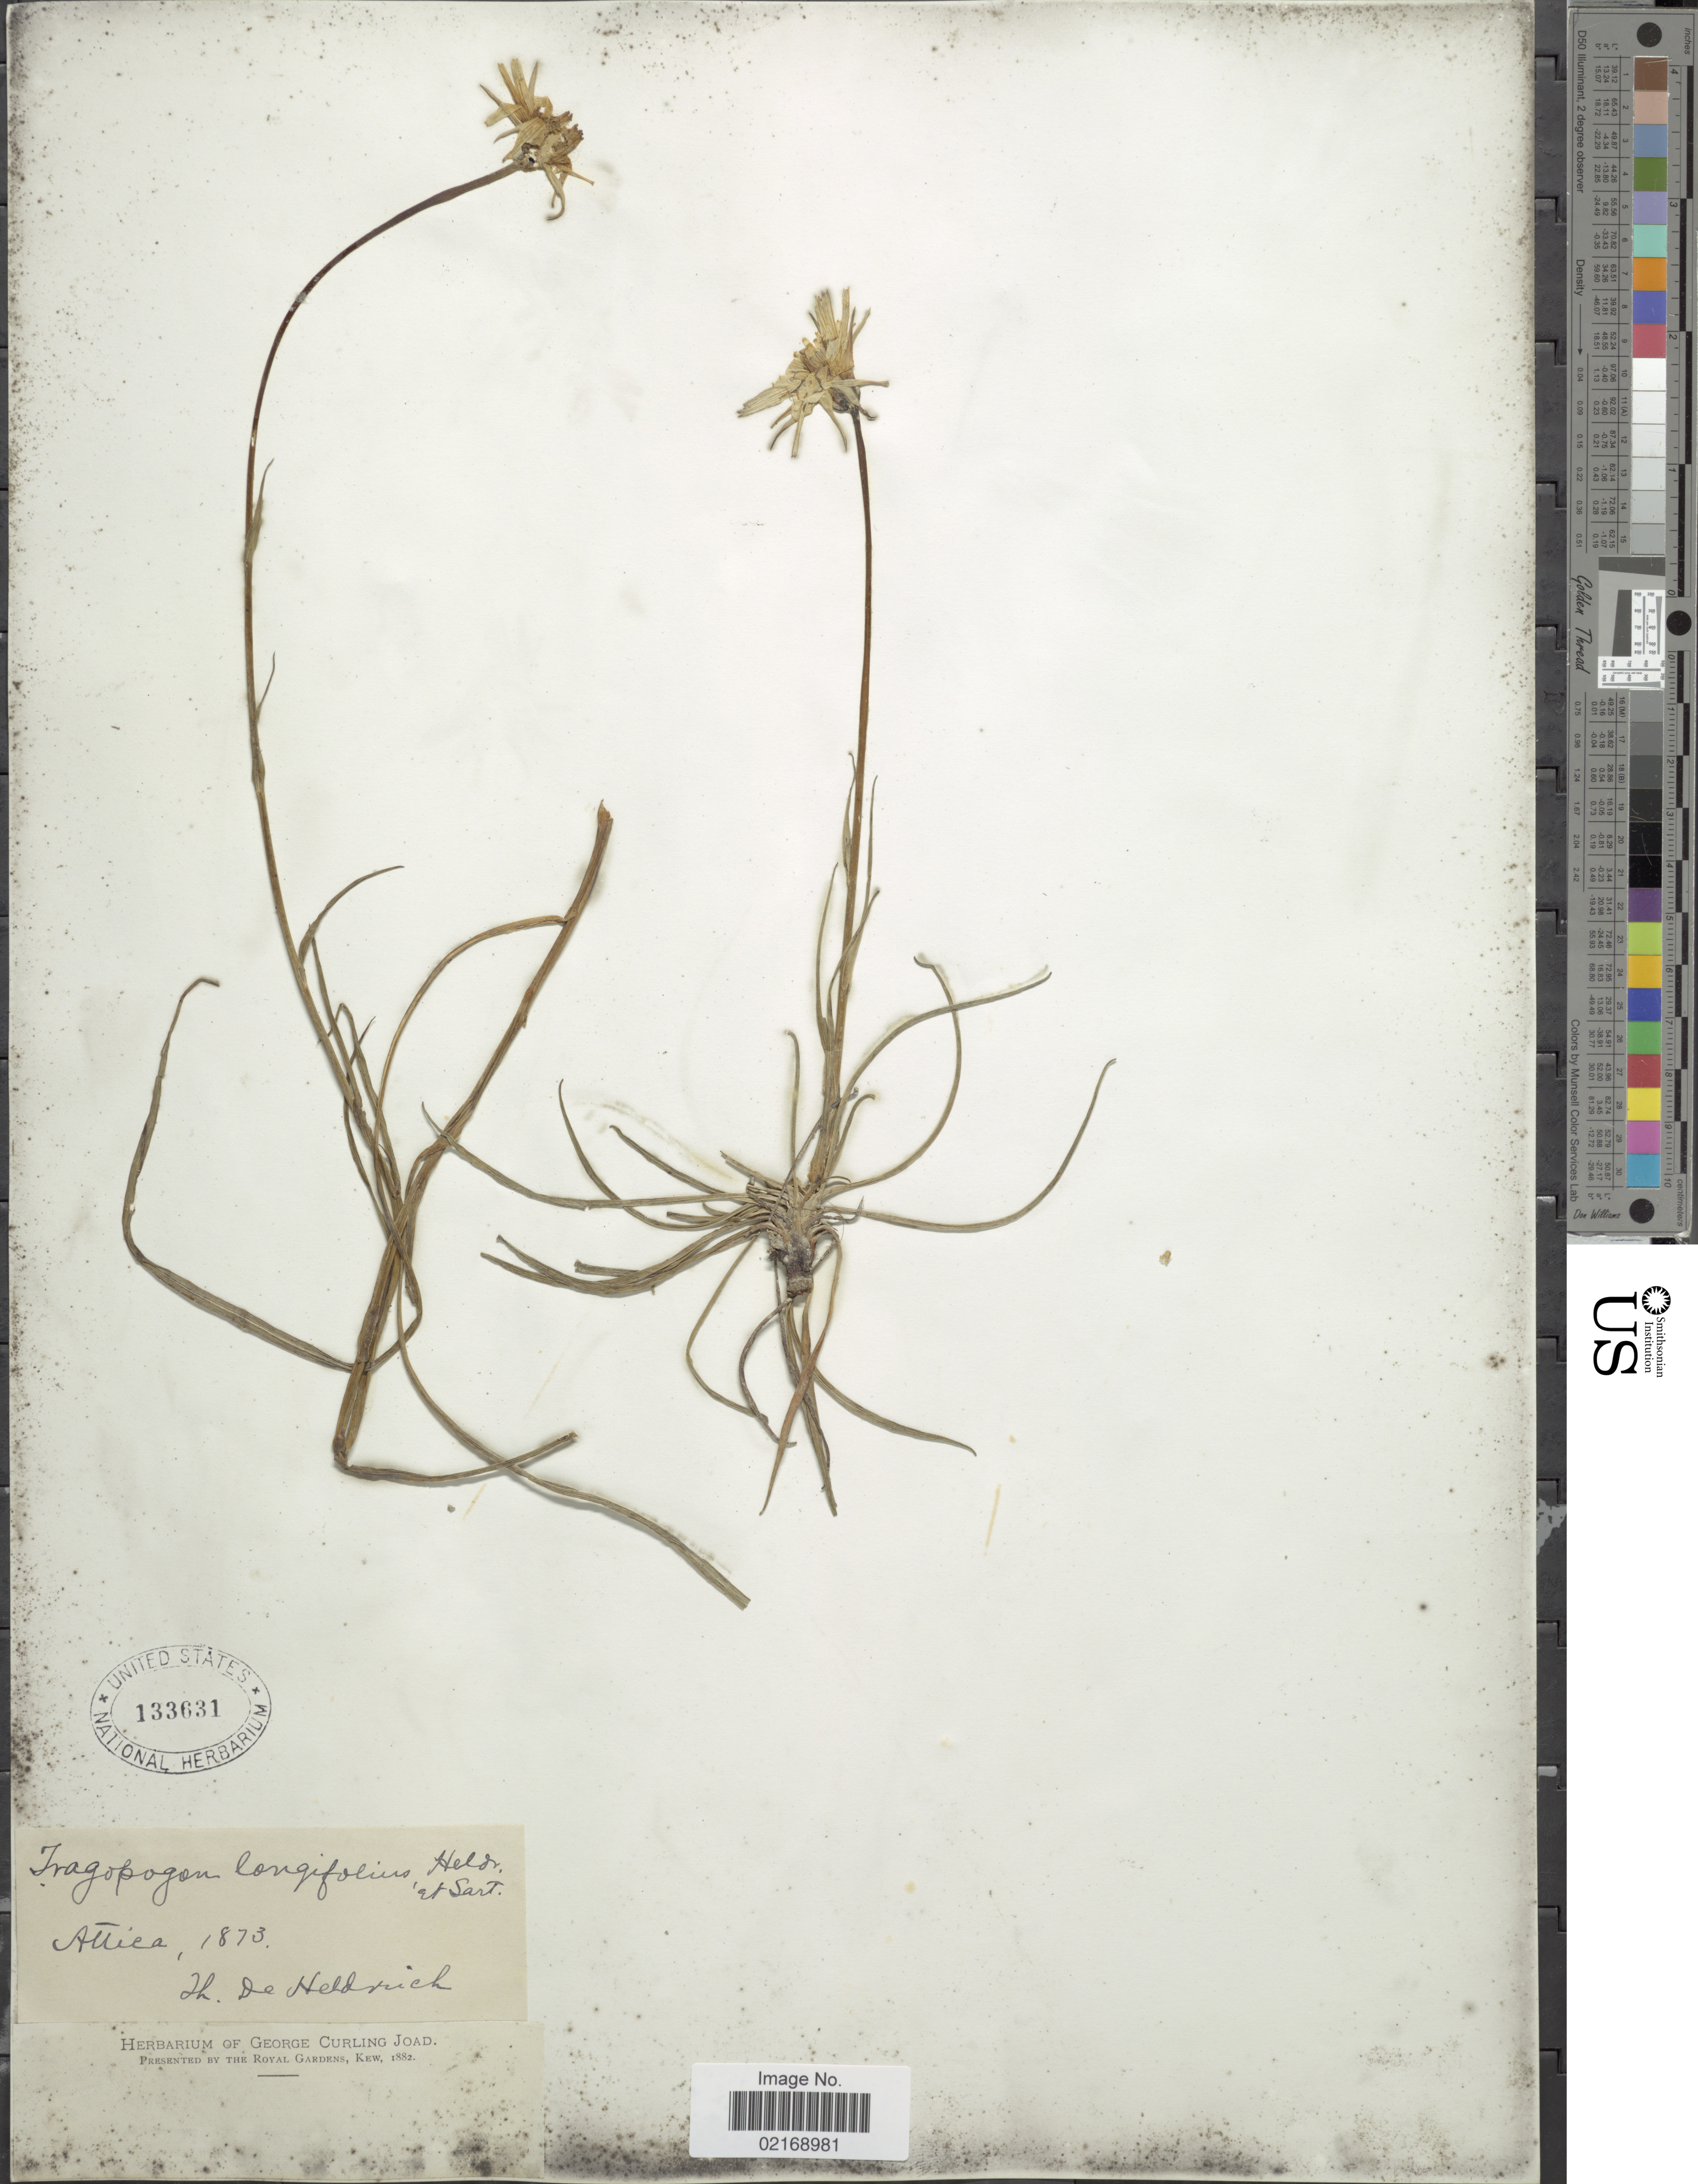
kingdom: Plantae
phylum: Tracheophyta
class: Magnoliopsida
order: Asterales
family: Asteraceae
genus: Tragopogon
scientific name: Tragopogon longifolius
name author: Heldr. & A.L.B. Sartori ex Boiss.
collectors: T. De Heldreich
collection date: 1873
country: Greece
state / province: Attica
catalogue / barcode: US 133631